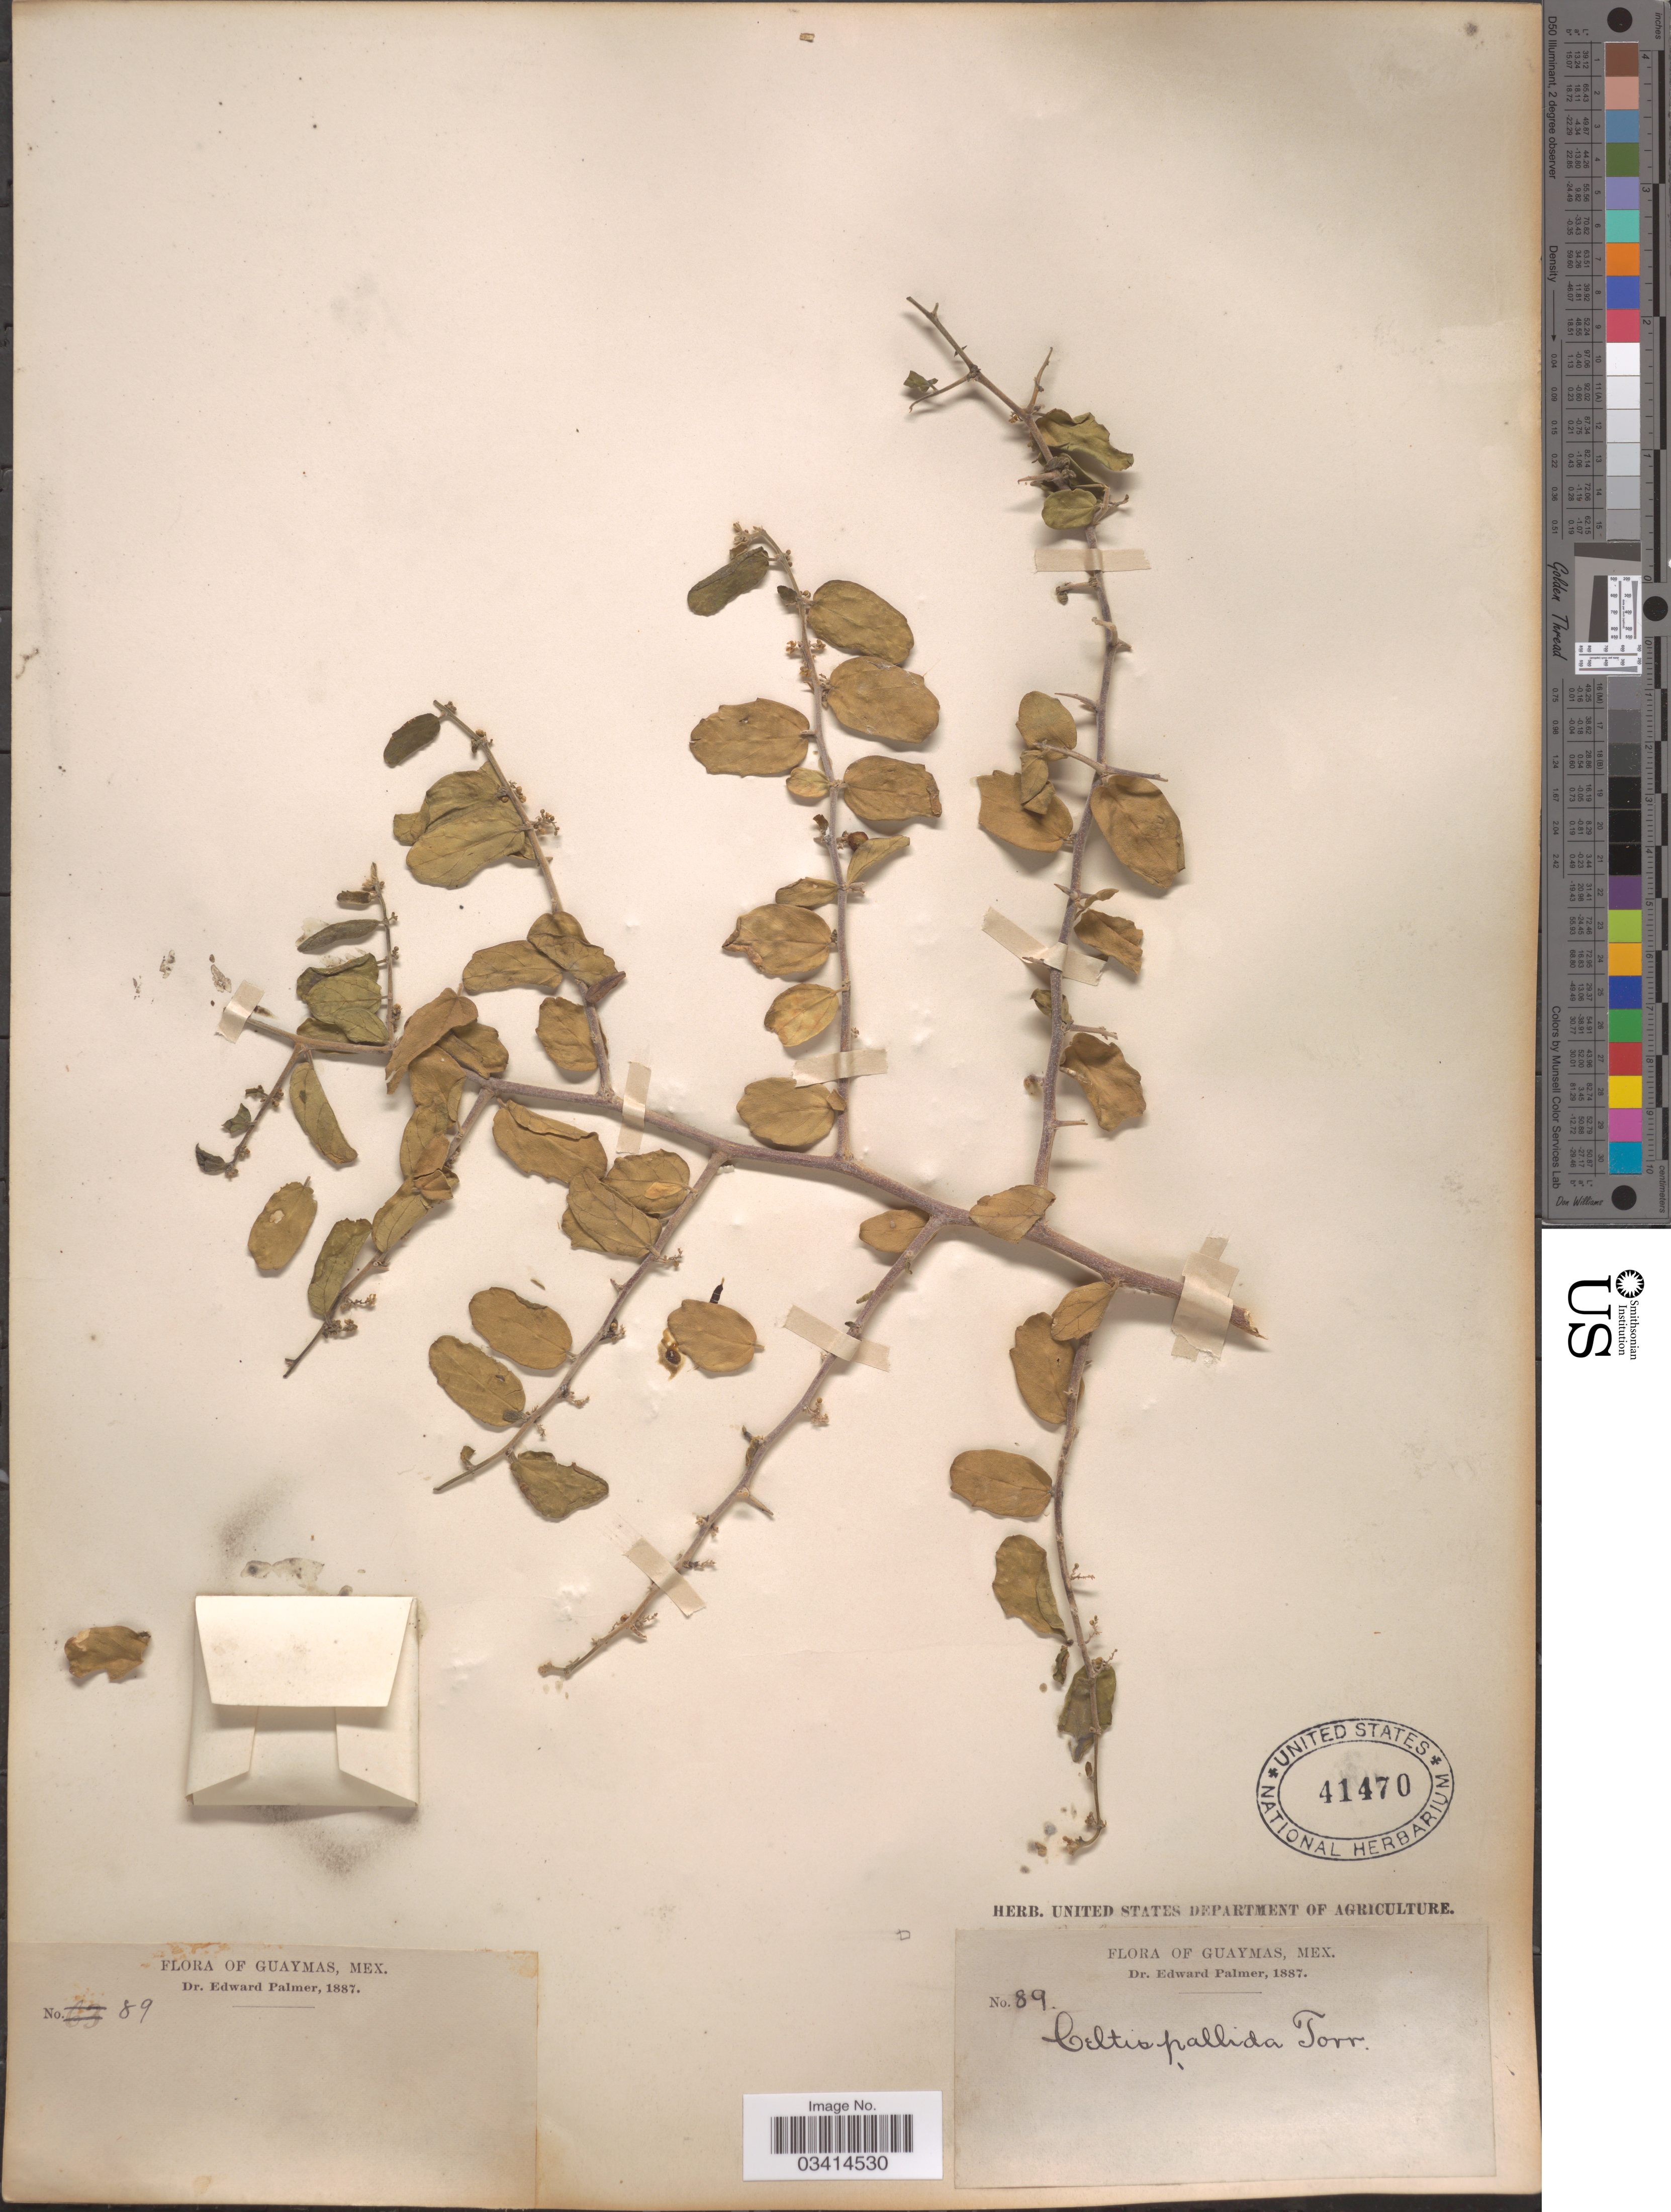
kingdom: Plantae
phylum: Tracheophyta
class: Magnoliopsida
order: Rosales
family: Cannabaceae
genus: Celtis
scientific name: Celtis pallida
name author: Torr. in Emory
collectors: E. Palmer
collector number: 89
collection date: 1887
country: Mexico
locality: Guaymas.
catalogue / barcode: US 41470